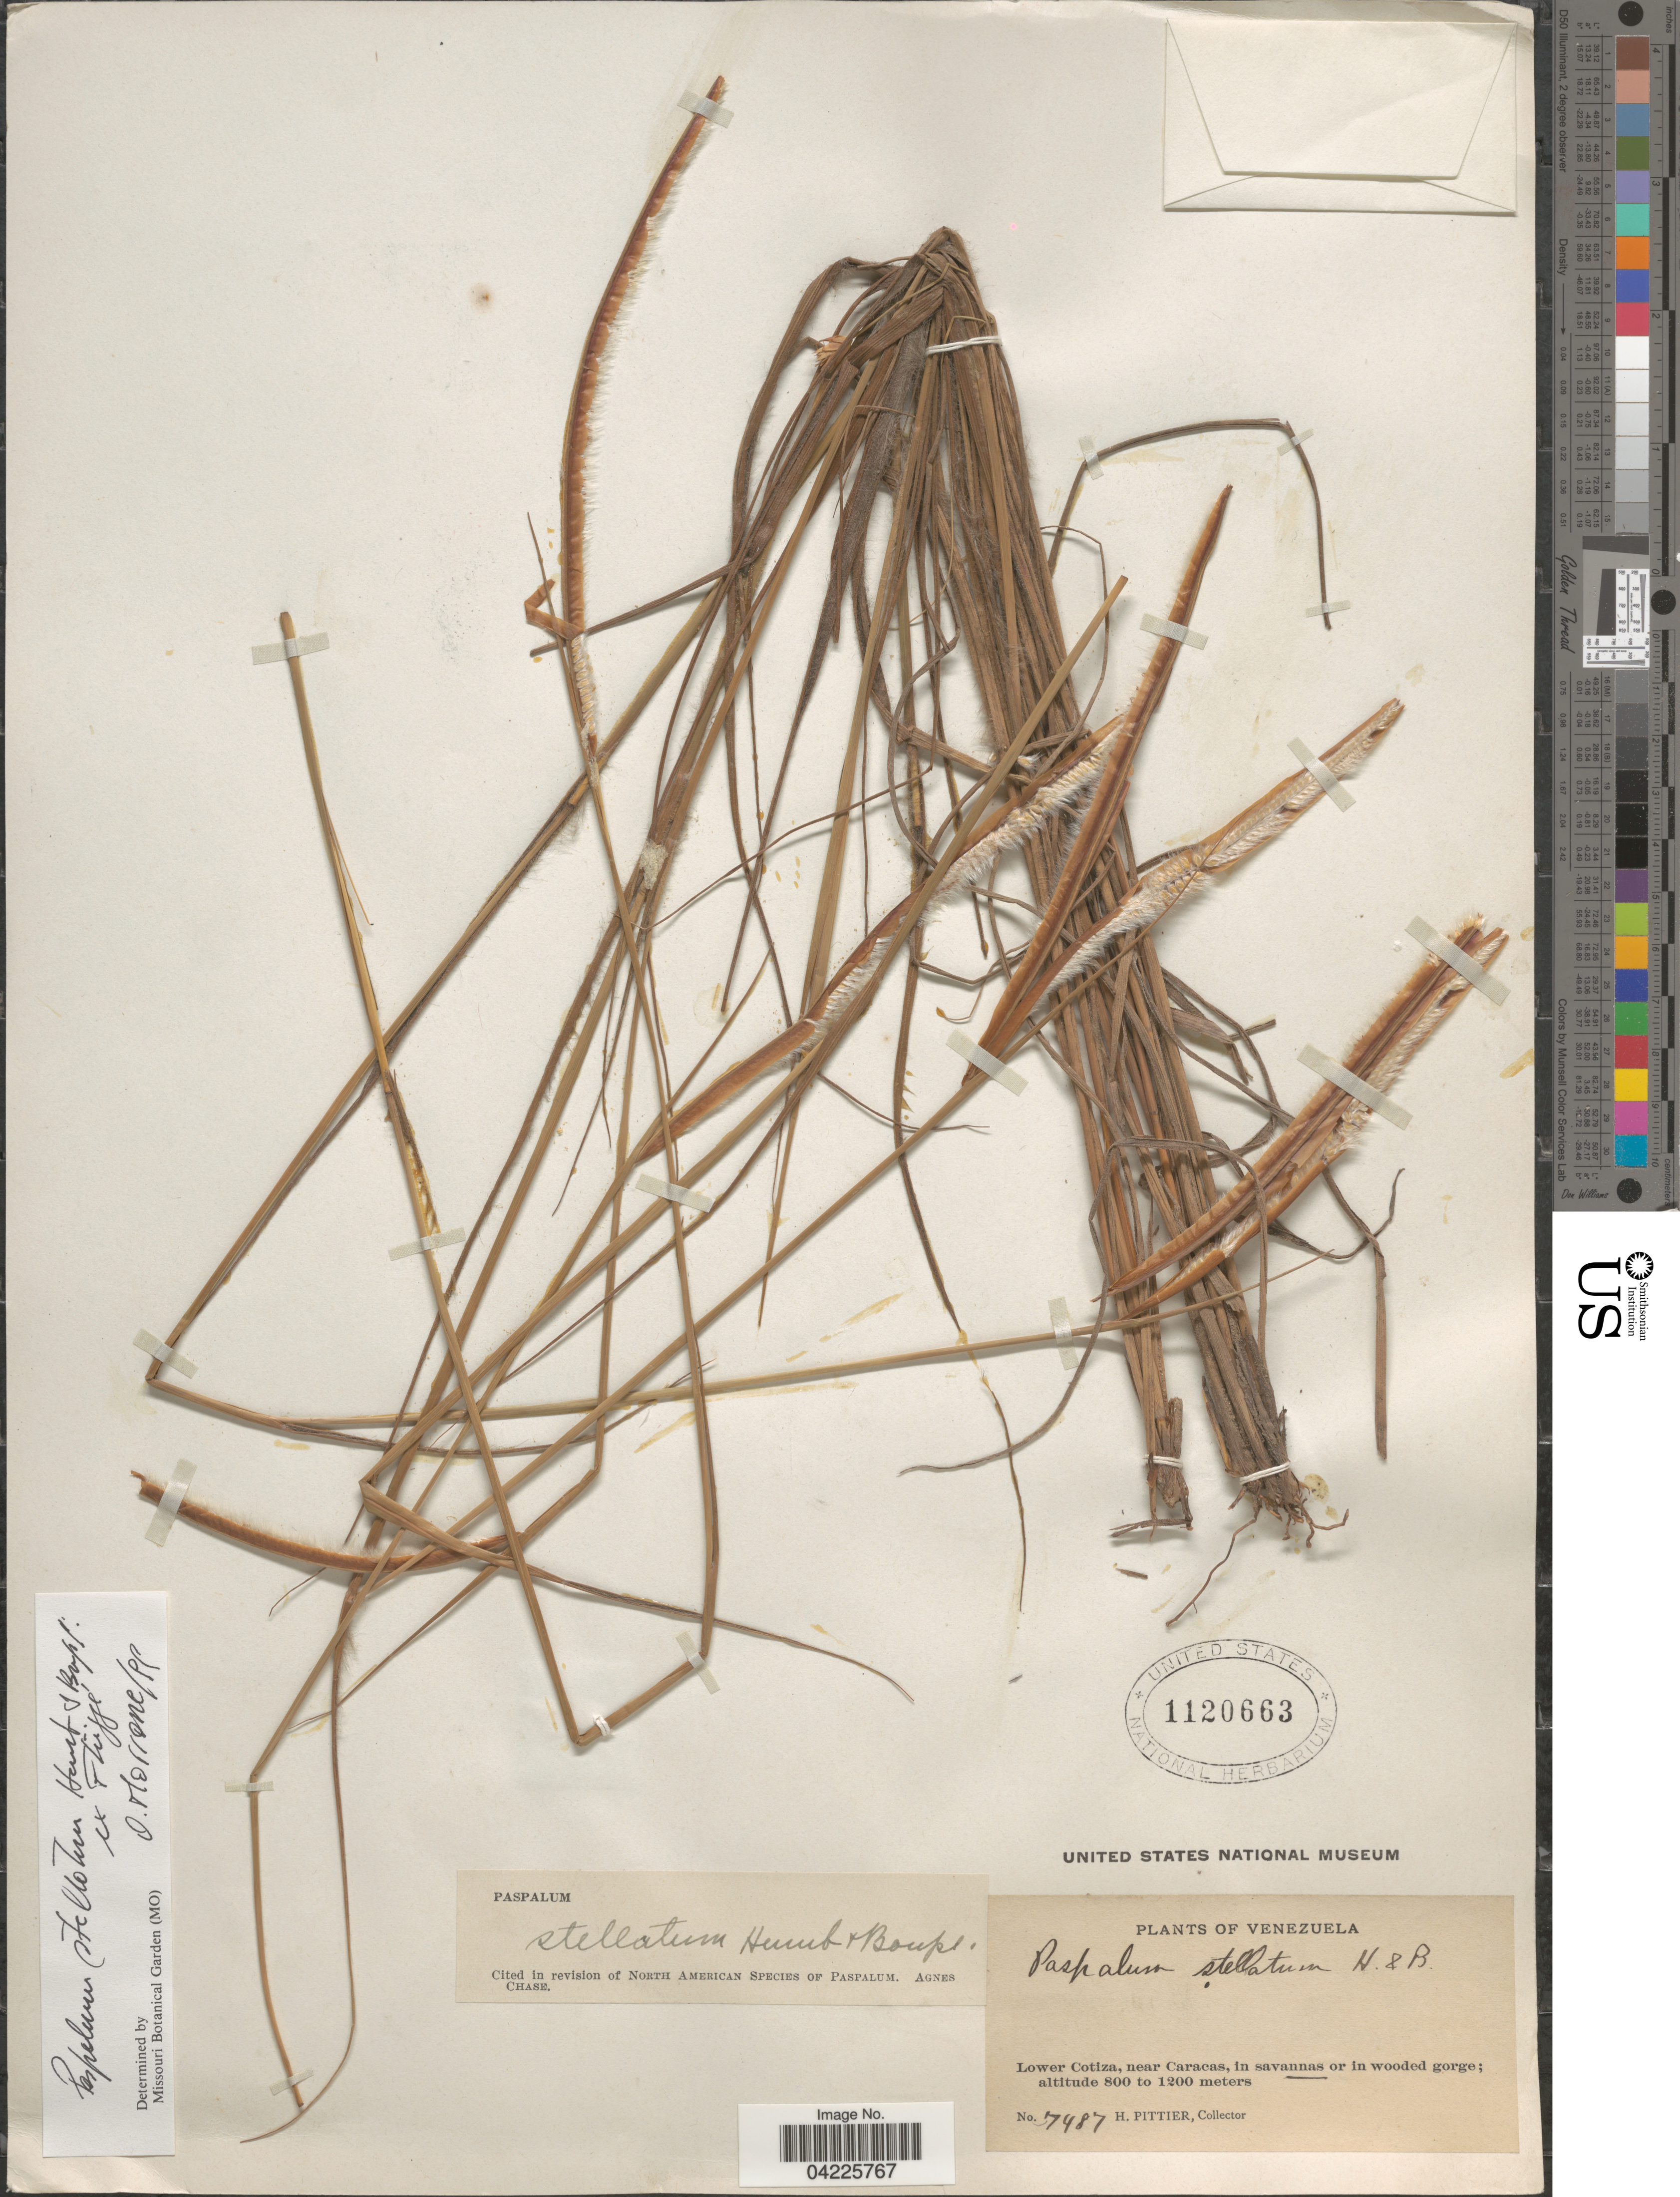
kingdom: Plantae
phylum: Tracheophyta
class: Liliopsida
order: Poales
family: Poaceae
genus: Paspalum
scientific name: Paspalum stellatum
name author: Humb. & Bonpl. ex Flüggé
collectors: H. F. Pittier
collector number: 7487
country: Venezuela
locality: Lower Cotiza, near Caracas, in savannas or in wooded gorge.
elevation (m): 800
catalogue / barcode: US 1120663